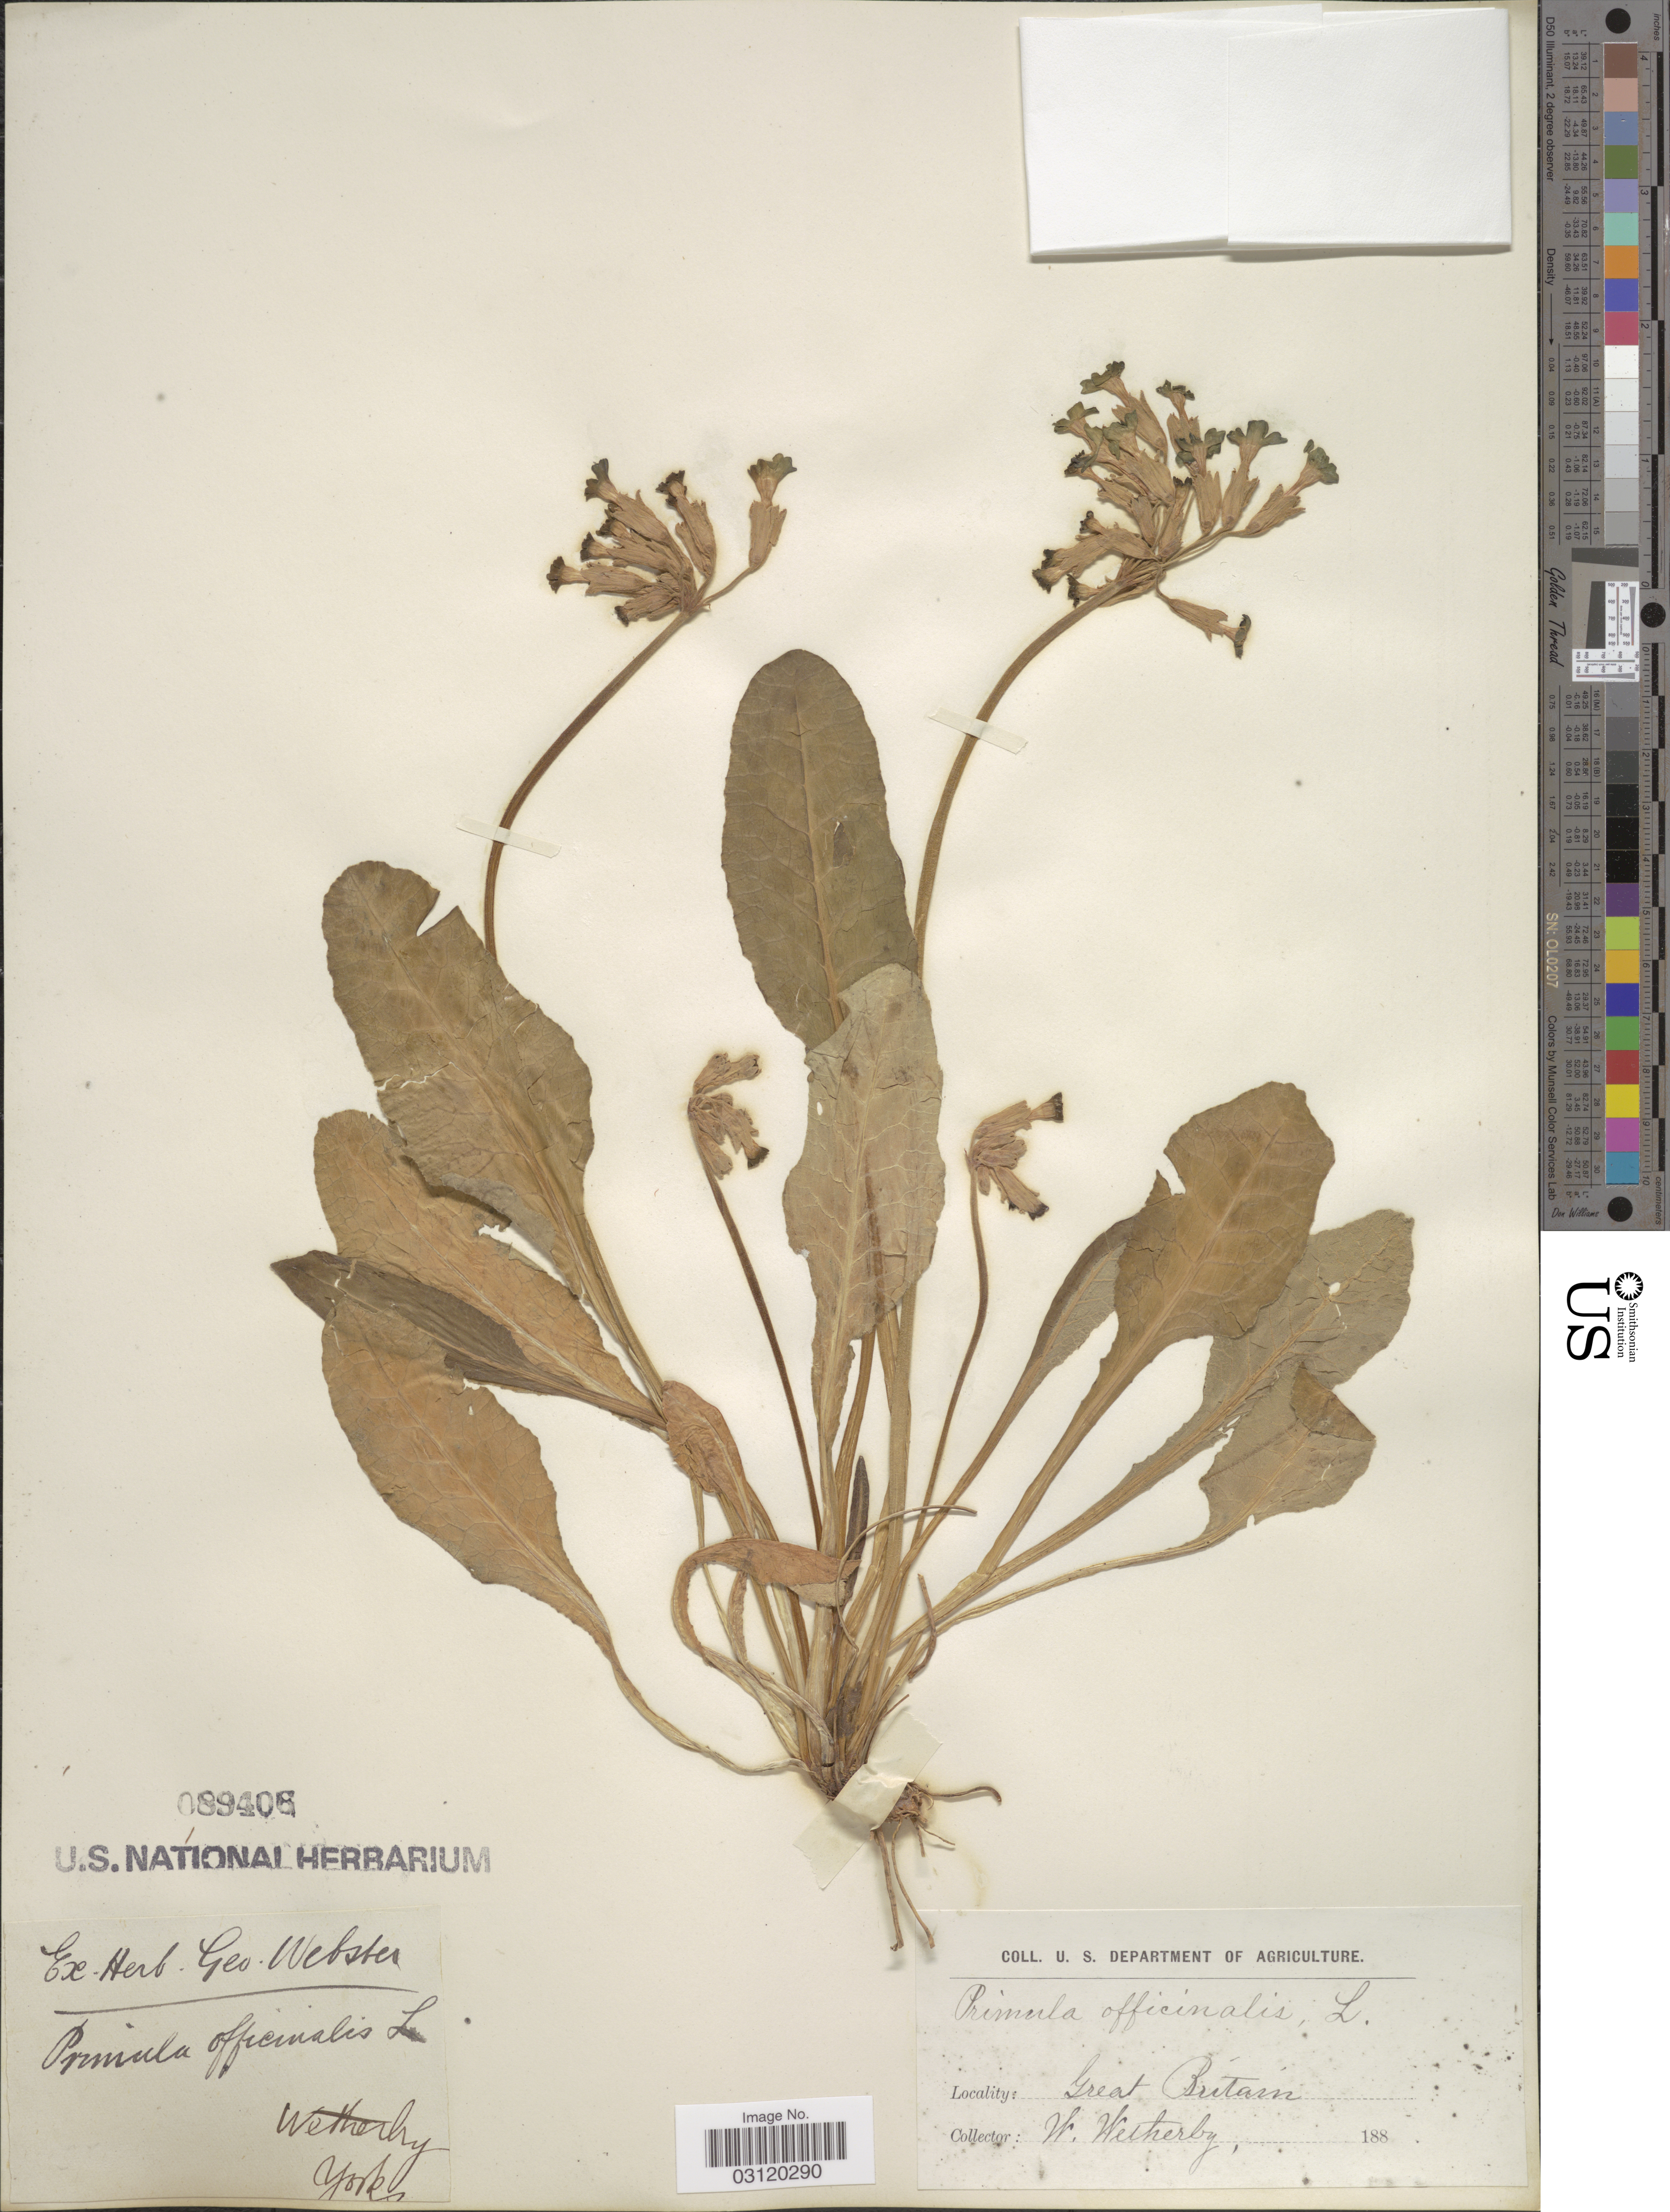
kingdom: Plantae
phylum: Tracheophyta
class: Magnoliopsida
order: Ericales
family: Primulaceae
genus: Primula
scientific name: Primula officinalis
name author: (L.) Hill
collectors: W. Wetherby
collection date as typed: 188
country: United Kingdom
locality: Great Britain.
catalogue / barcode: US 89406